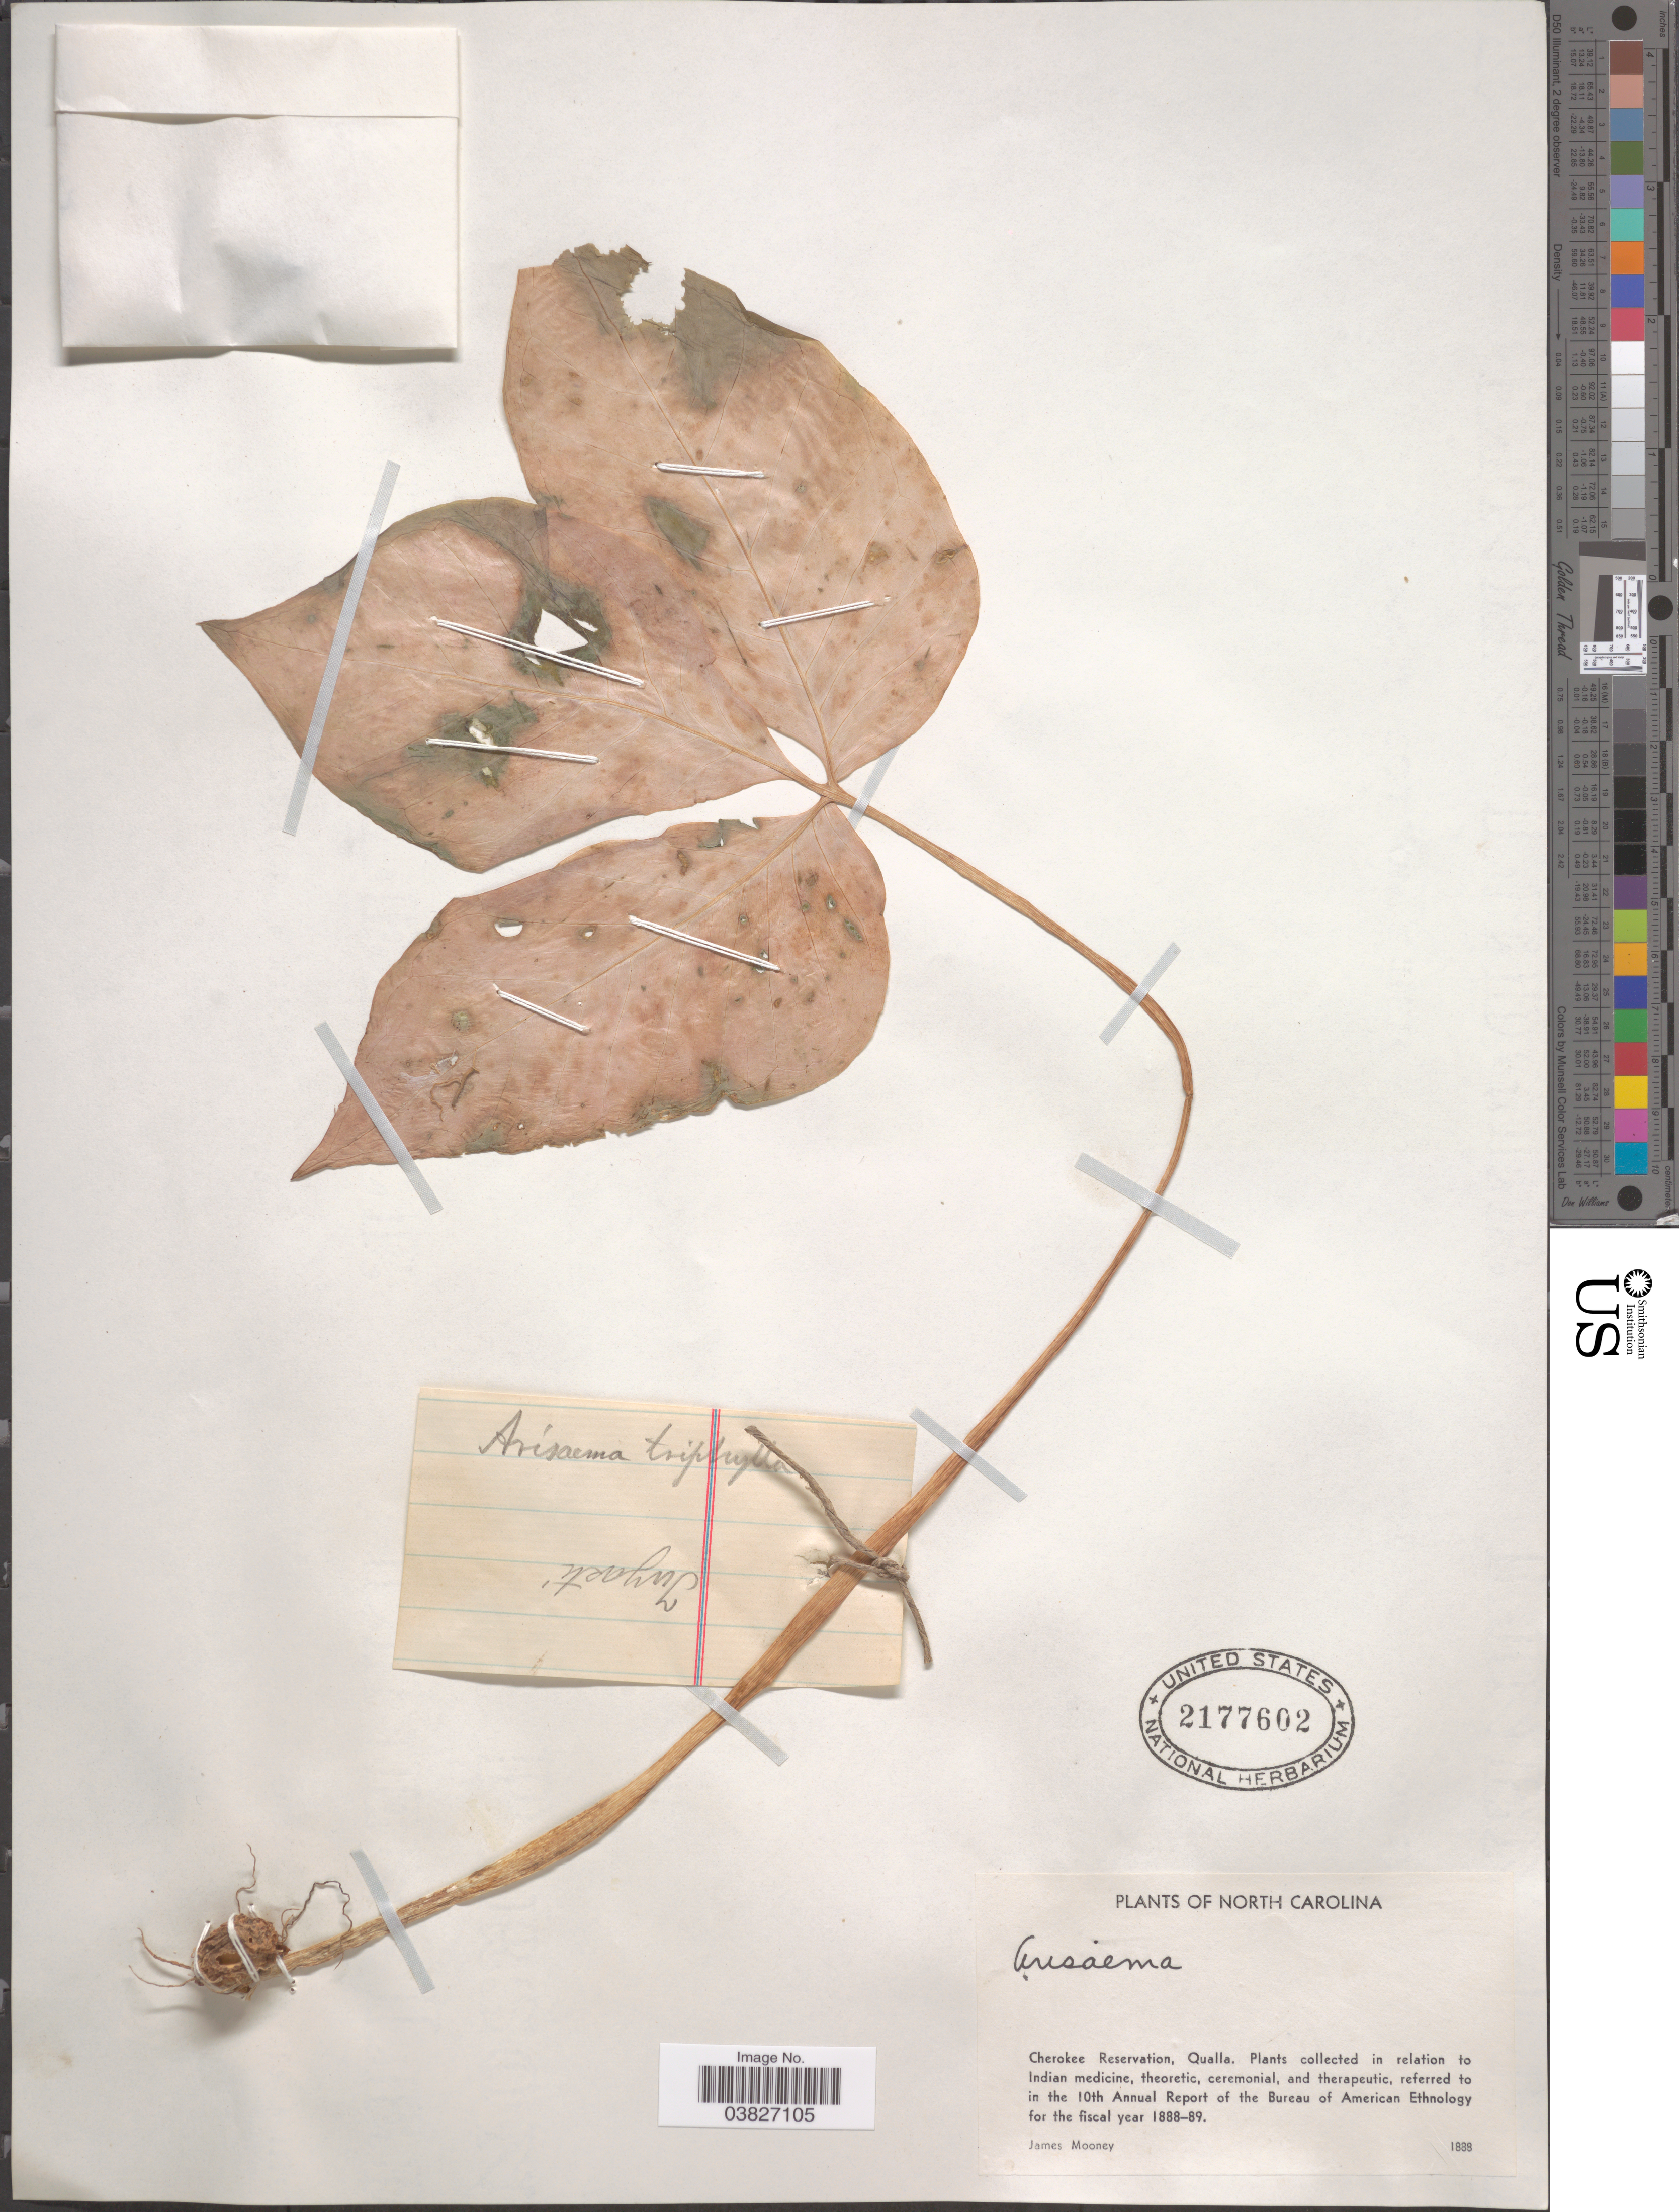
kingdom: Plantae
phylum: Tracheophyta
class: Liliopsida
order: Alismatales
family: Araceae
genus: Arisaema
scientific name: Arisaema triphyllum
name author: (L.) Schott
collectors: J. Mooney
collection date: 1888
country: United States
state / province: North Carolina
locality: Cherokee Reservation, Qualla.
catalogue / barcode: US 2177602